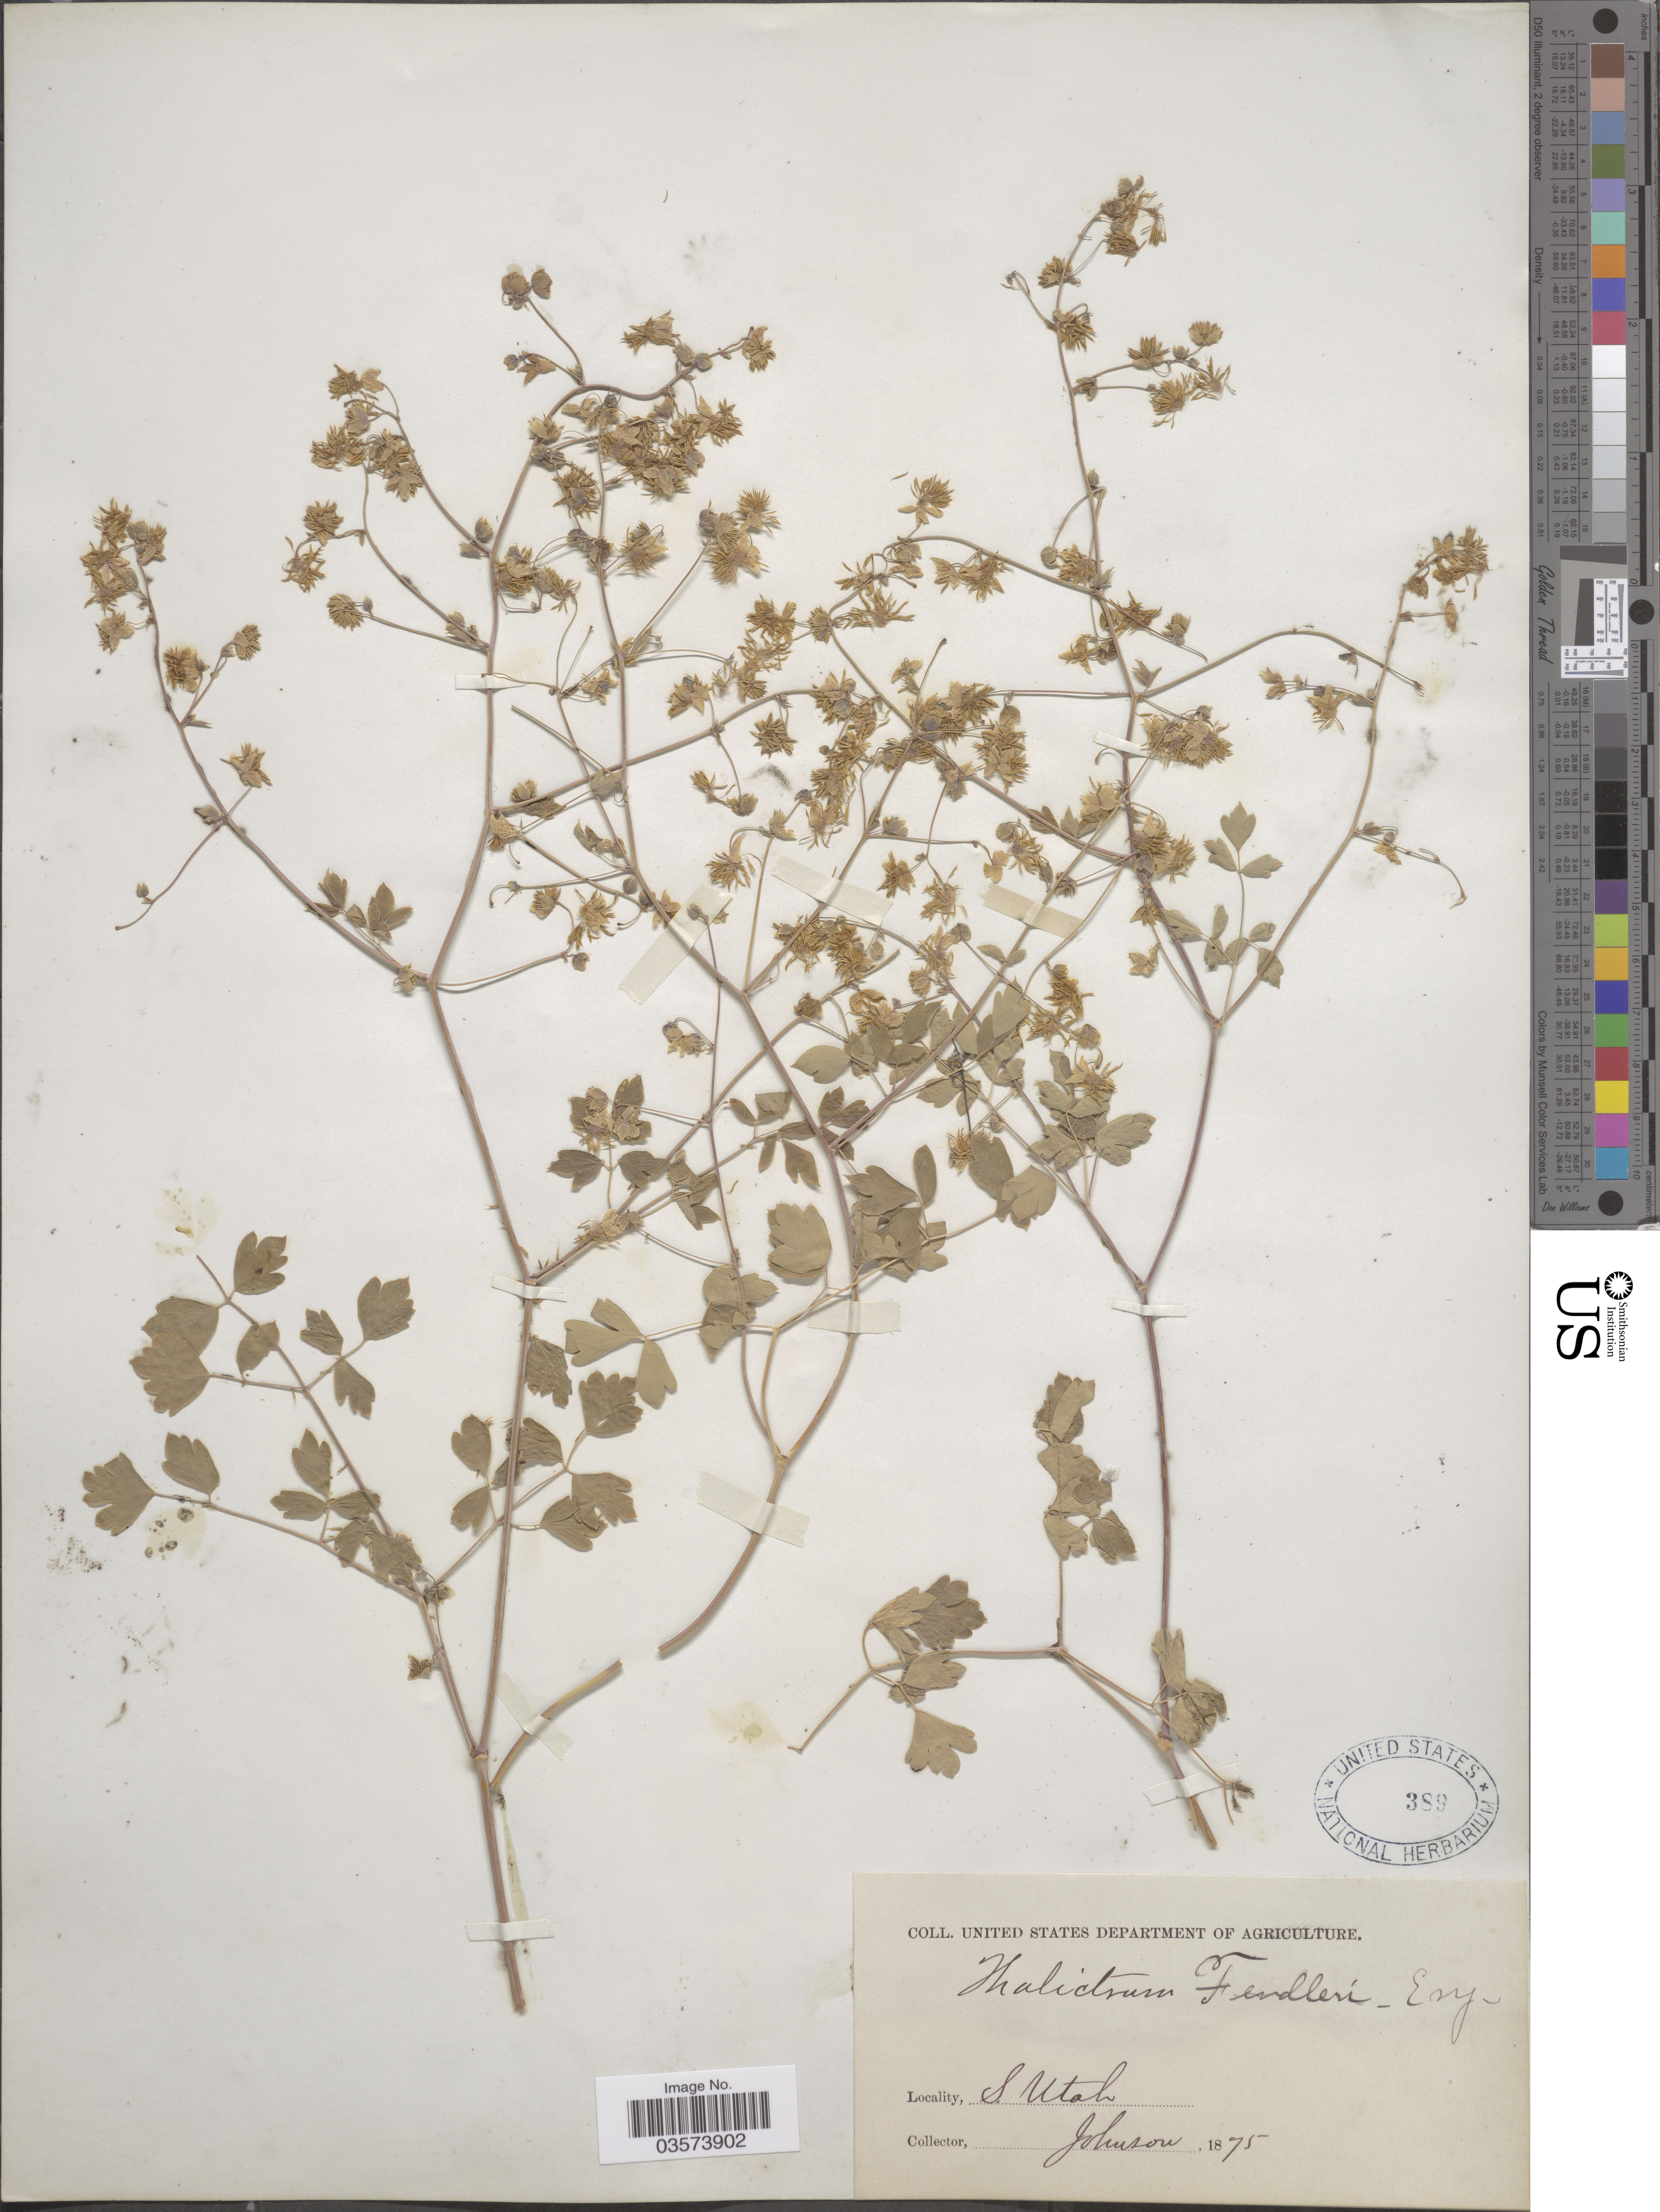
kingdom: Plantae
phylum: Tracheophyta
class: Magnoliopsida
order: Ranunculales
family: Ranunculaceae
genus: Thalictrum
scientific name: Thalictrum fendleri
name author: Engelm. ex A. Gray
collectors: -- Johnson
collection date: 1875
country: United States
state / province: Utah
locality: S. Utah.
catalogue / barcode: US 389